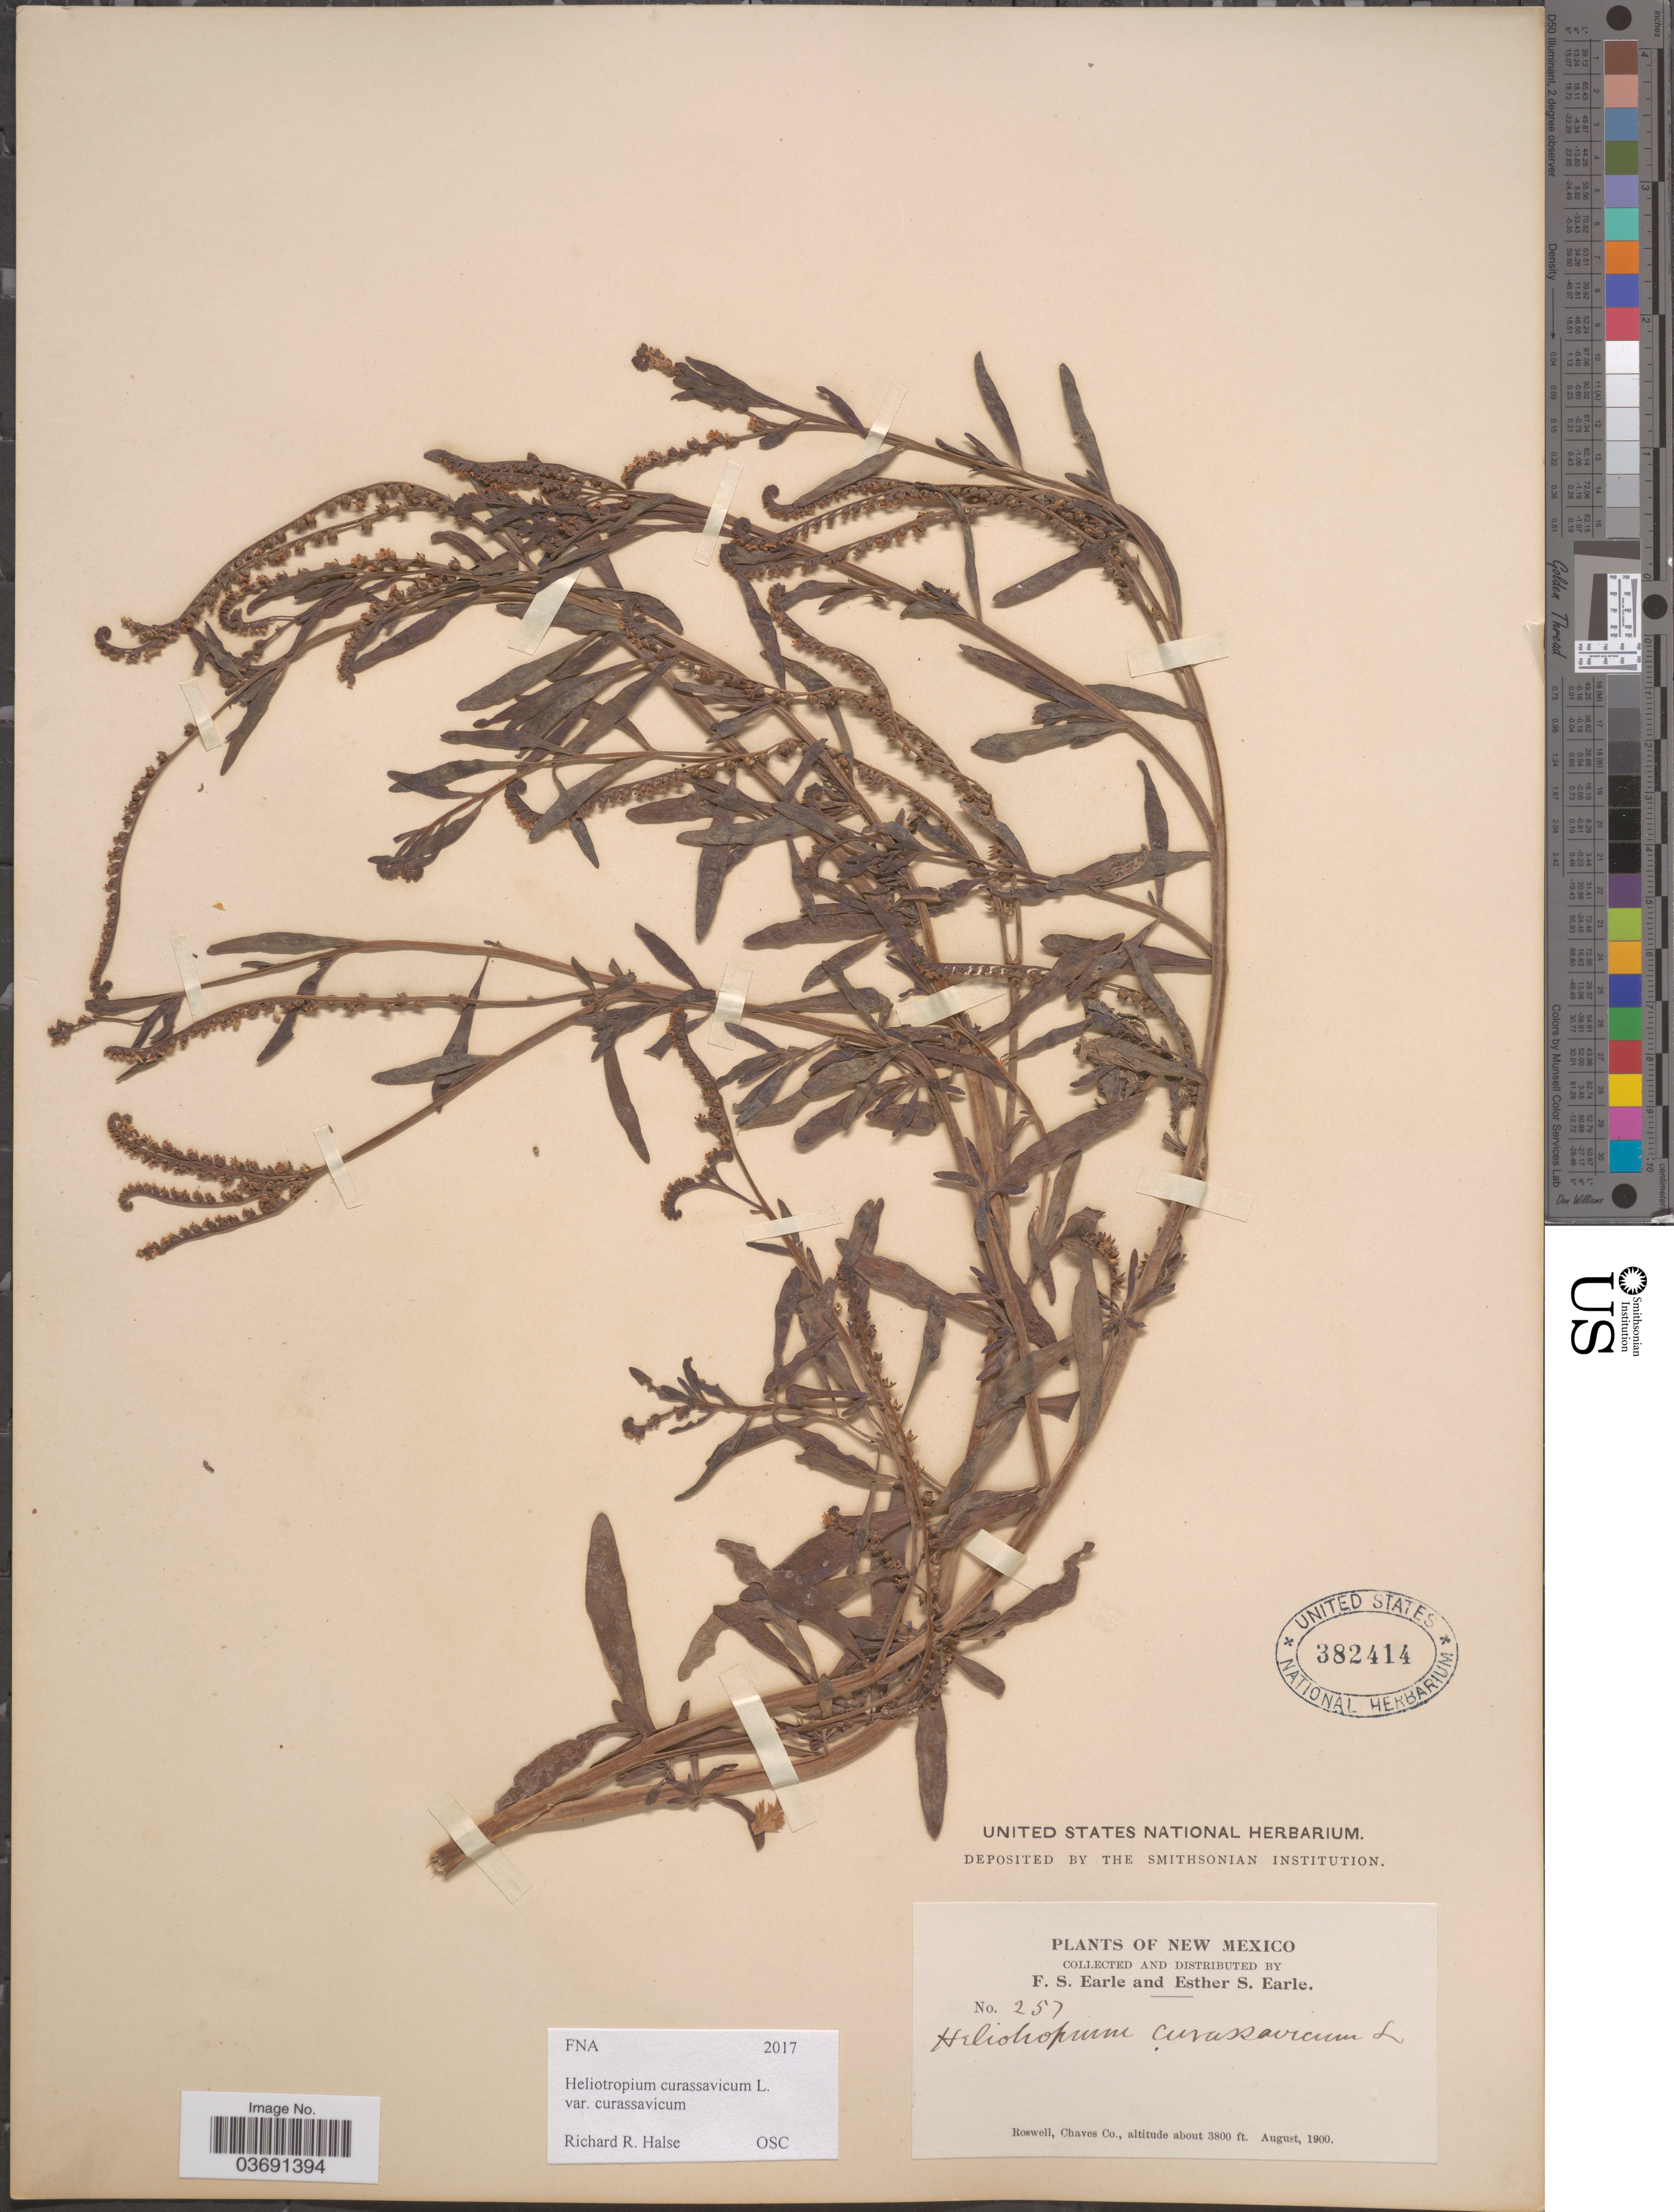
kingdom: Plantae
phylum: Tracheophyta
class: Magnoliopsida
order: Boraginales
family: Heliotropiaceae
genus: Heliotropium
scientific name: Heliotropium curassavicum var. curassavicum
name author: L.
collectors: F. S. Earle & E. S. Earle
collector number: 257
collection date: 1900-08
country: United States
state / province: New Mexico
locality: Roswell, Chaves Co.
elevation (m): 1158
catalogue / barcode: US 382414